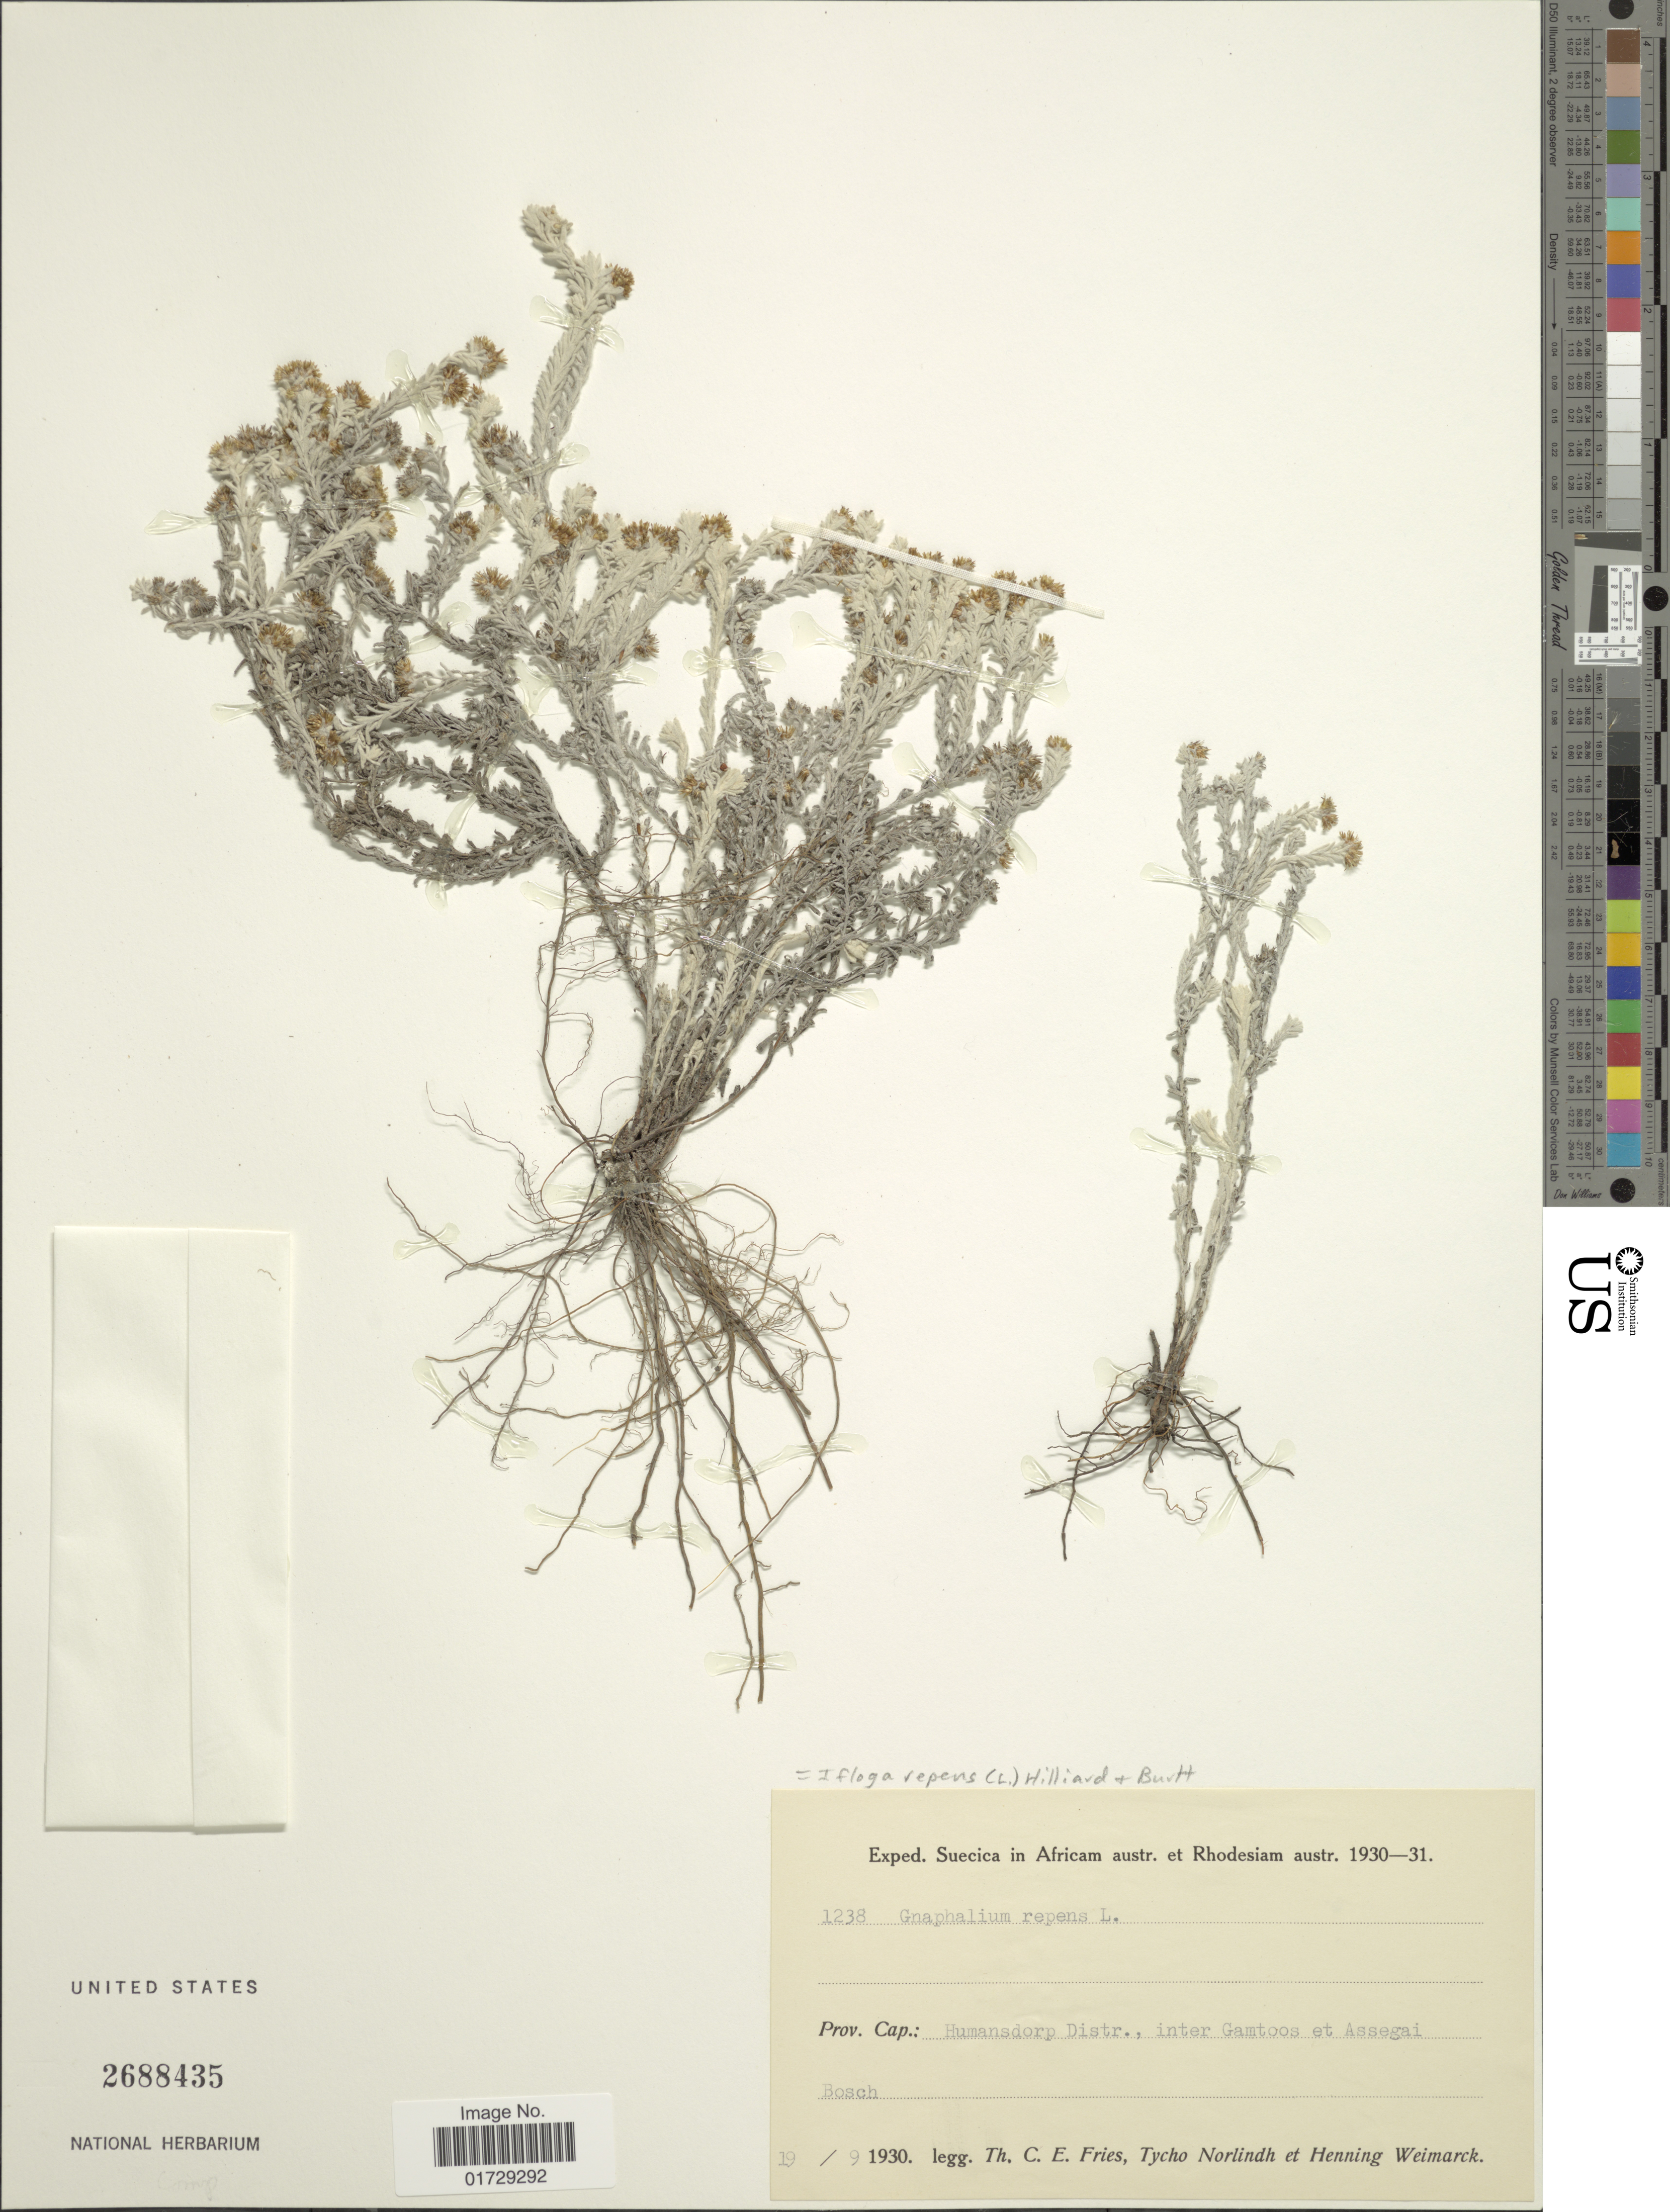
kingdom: Plantae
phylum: Tracheophyta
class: Magnoliopsida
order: Asterales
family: Asteraceae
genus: Ifloga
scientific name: Ifloga repens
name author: (L.) Hilliard & B.L. Burtt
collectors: T. C. E. Fries, N. T. Norlindh & H. Weimarck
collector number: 1238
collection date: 1930-09-19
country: South Africa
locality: Prov. Cap: Humansdorp Distr,. inter Gamtoos et Assegai Bosch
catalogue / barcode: US 2688435